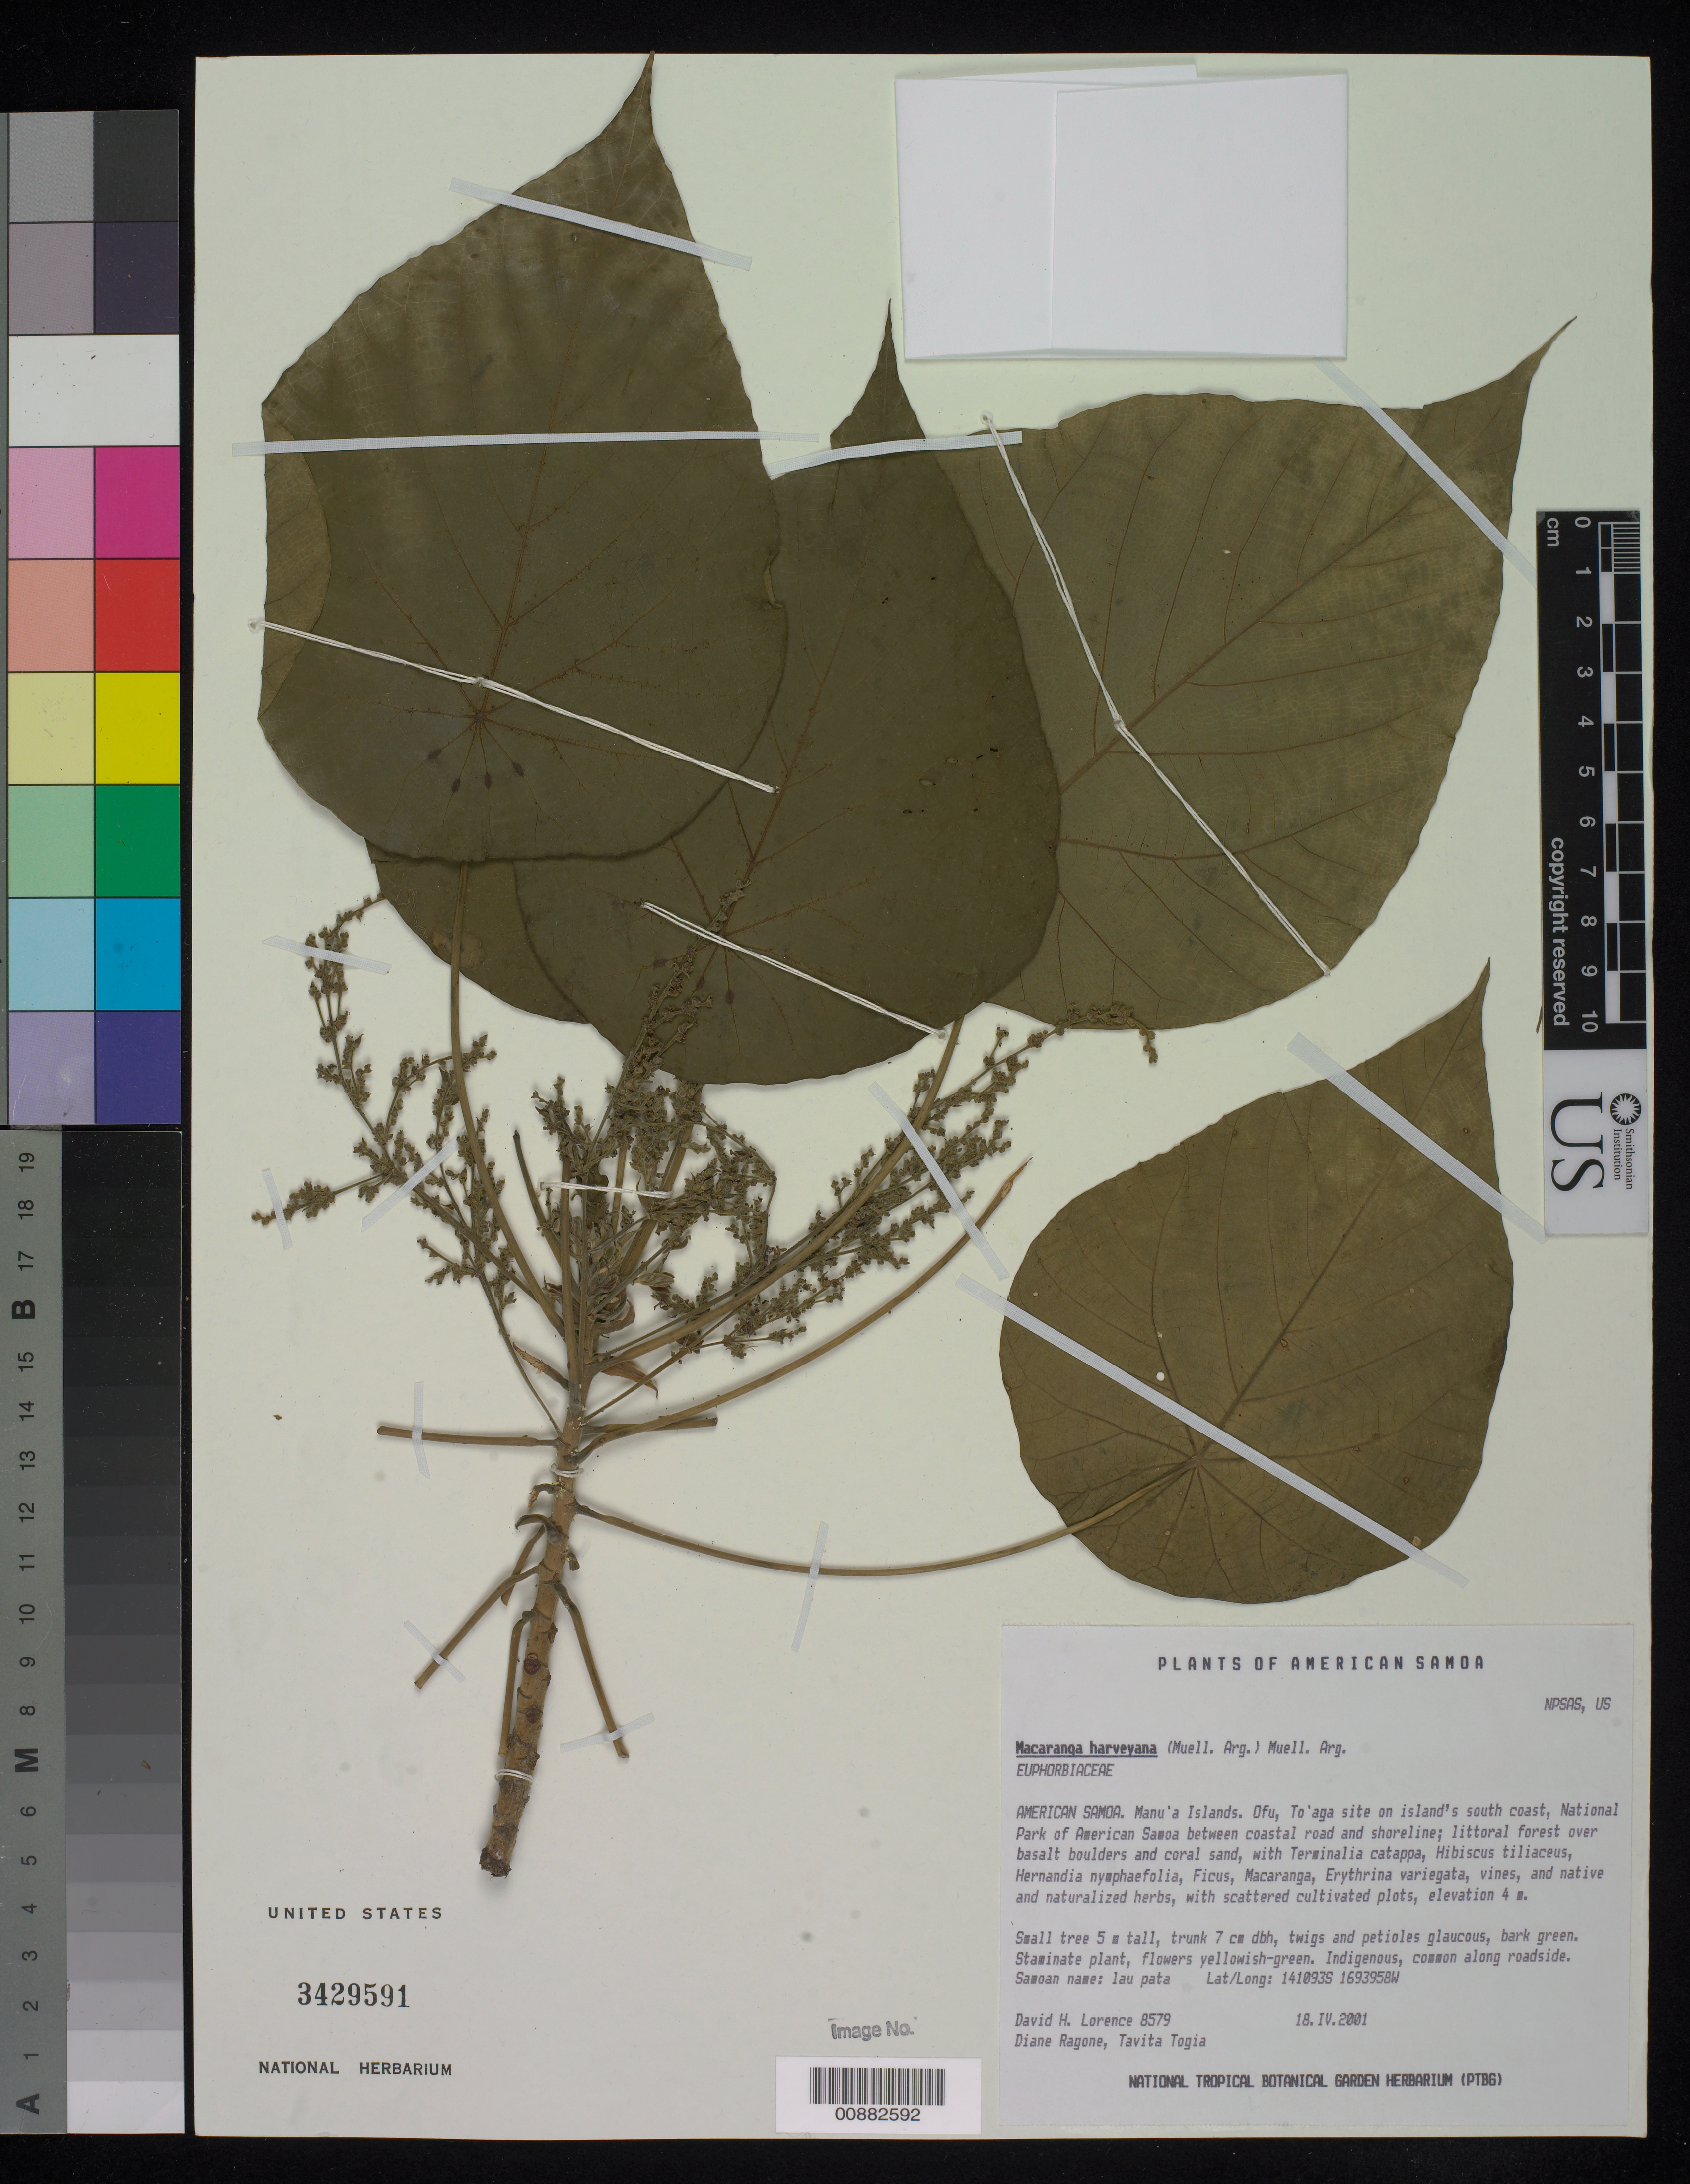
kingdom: Plantae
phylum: Tracheophyta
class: Magnoliopsida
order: Sapindales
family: Meliaceae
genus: Lansium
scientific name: Lansium domesticum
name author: Corrêa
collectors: Rahmat Si Boeea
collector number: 5263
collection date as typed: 29 Aug 1933 to 03 Sep 1933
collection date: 1933-08-29/1933-09-03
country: Indonesia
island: Sumatra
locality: Poelo Liman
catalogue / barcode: US 1681637